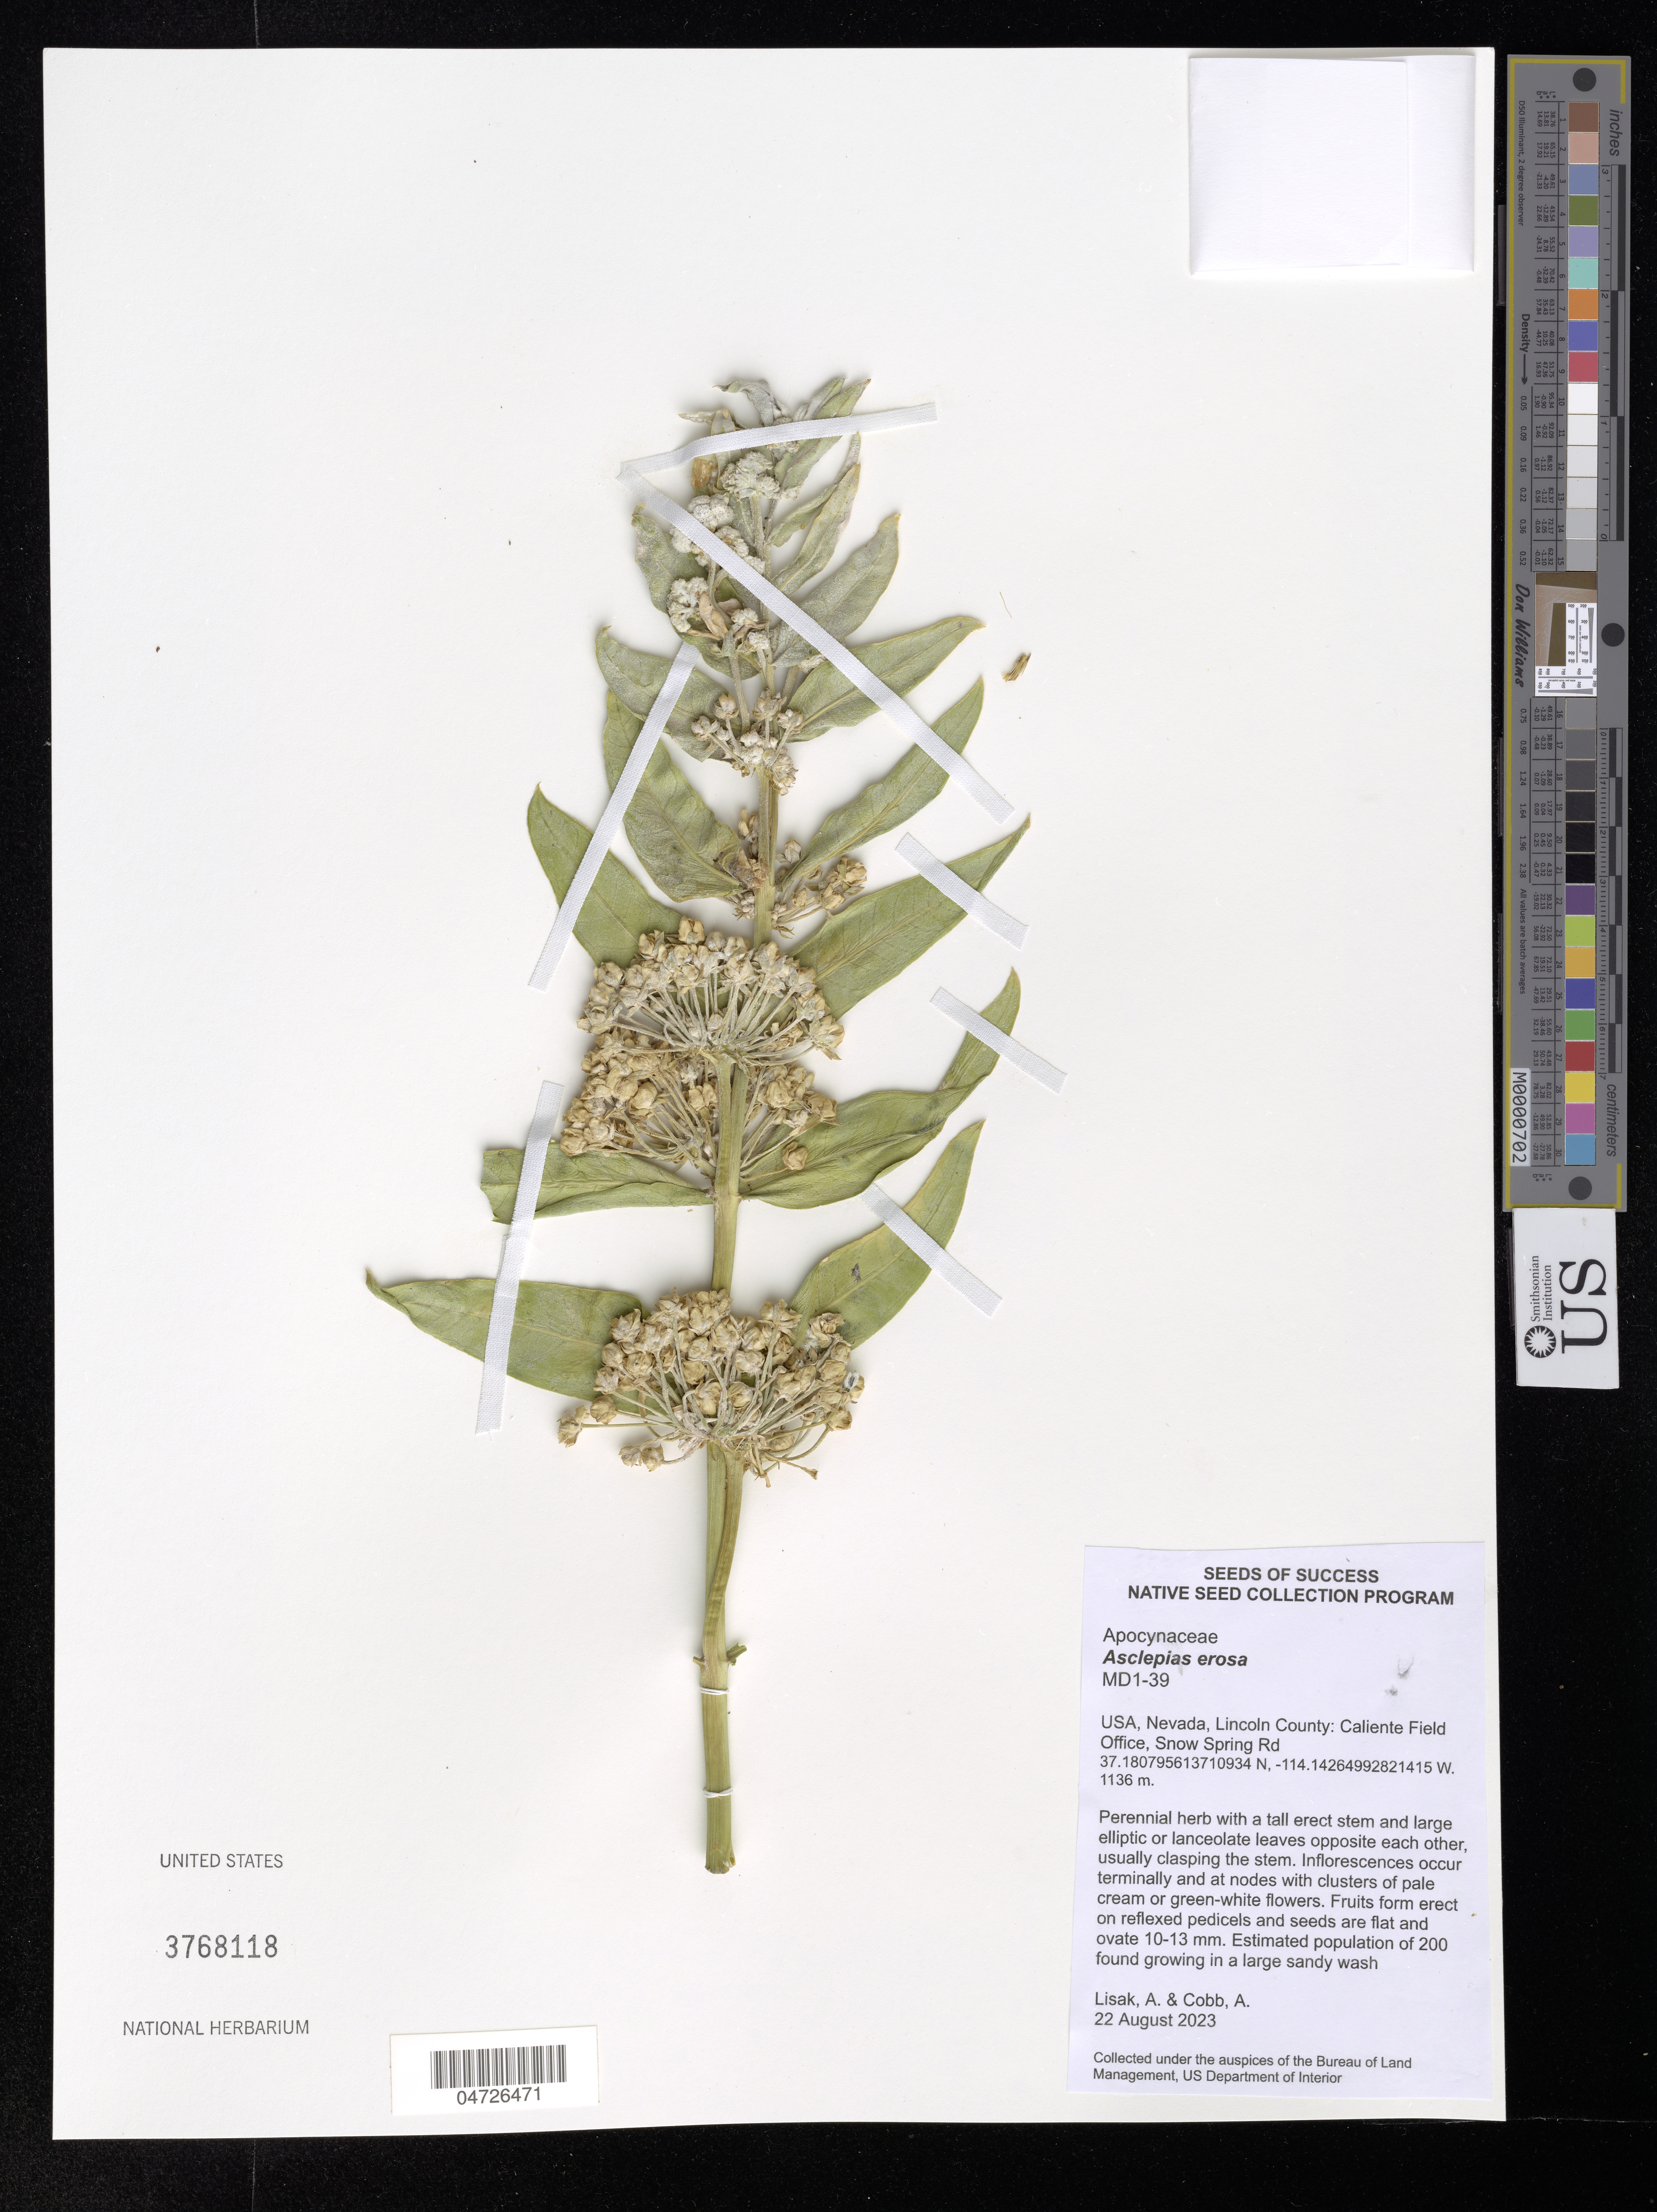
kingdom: Plantae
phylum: Tracheophyta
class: Magnoliopsida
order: Gentianales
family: Apocynaceae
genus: Asclepias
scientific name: Asclepias erosa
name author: Torr.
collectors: A. Lisak & A. Cobb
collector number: MD1-39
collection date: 2023-08-22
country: United States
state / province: Nevada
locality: Lincoln County: Caliente Field Office, Snow Spring Rd.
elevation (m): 1136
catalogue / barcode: US 3768118